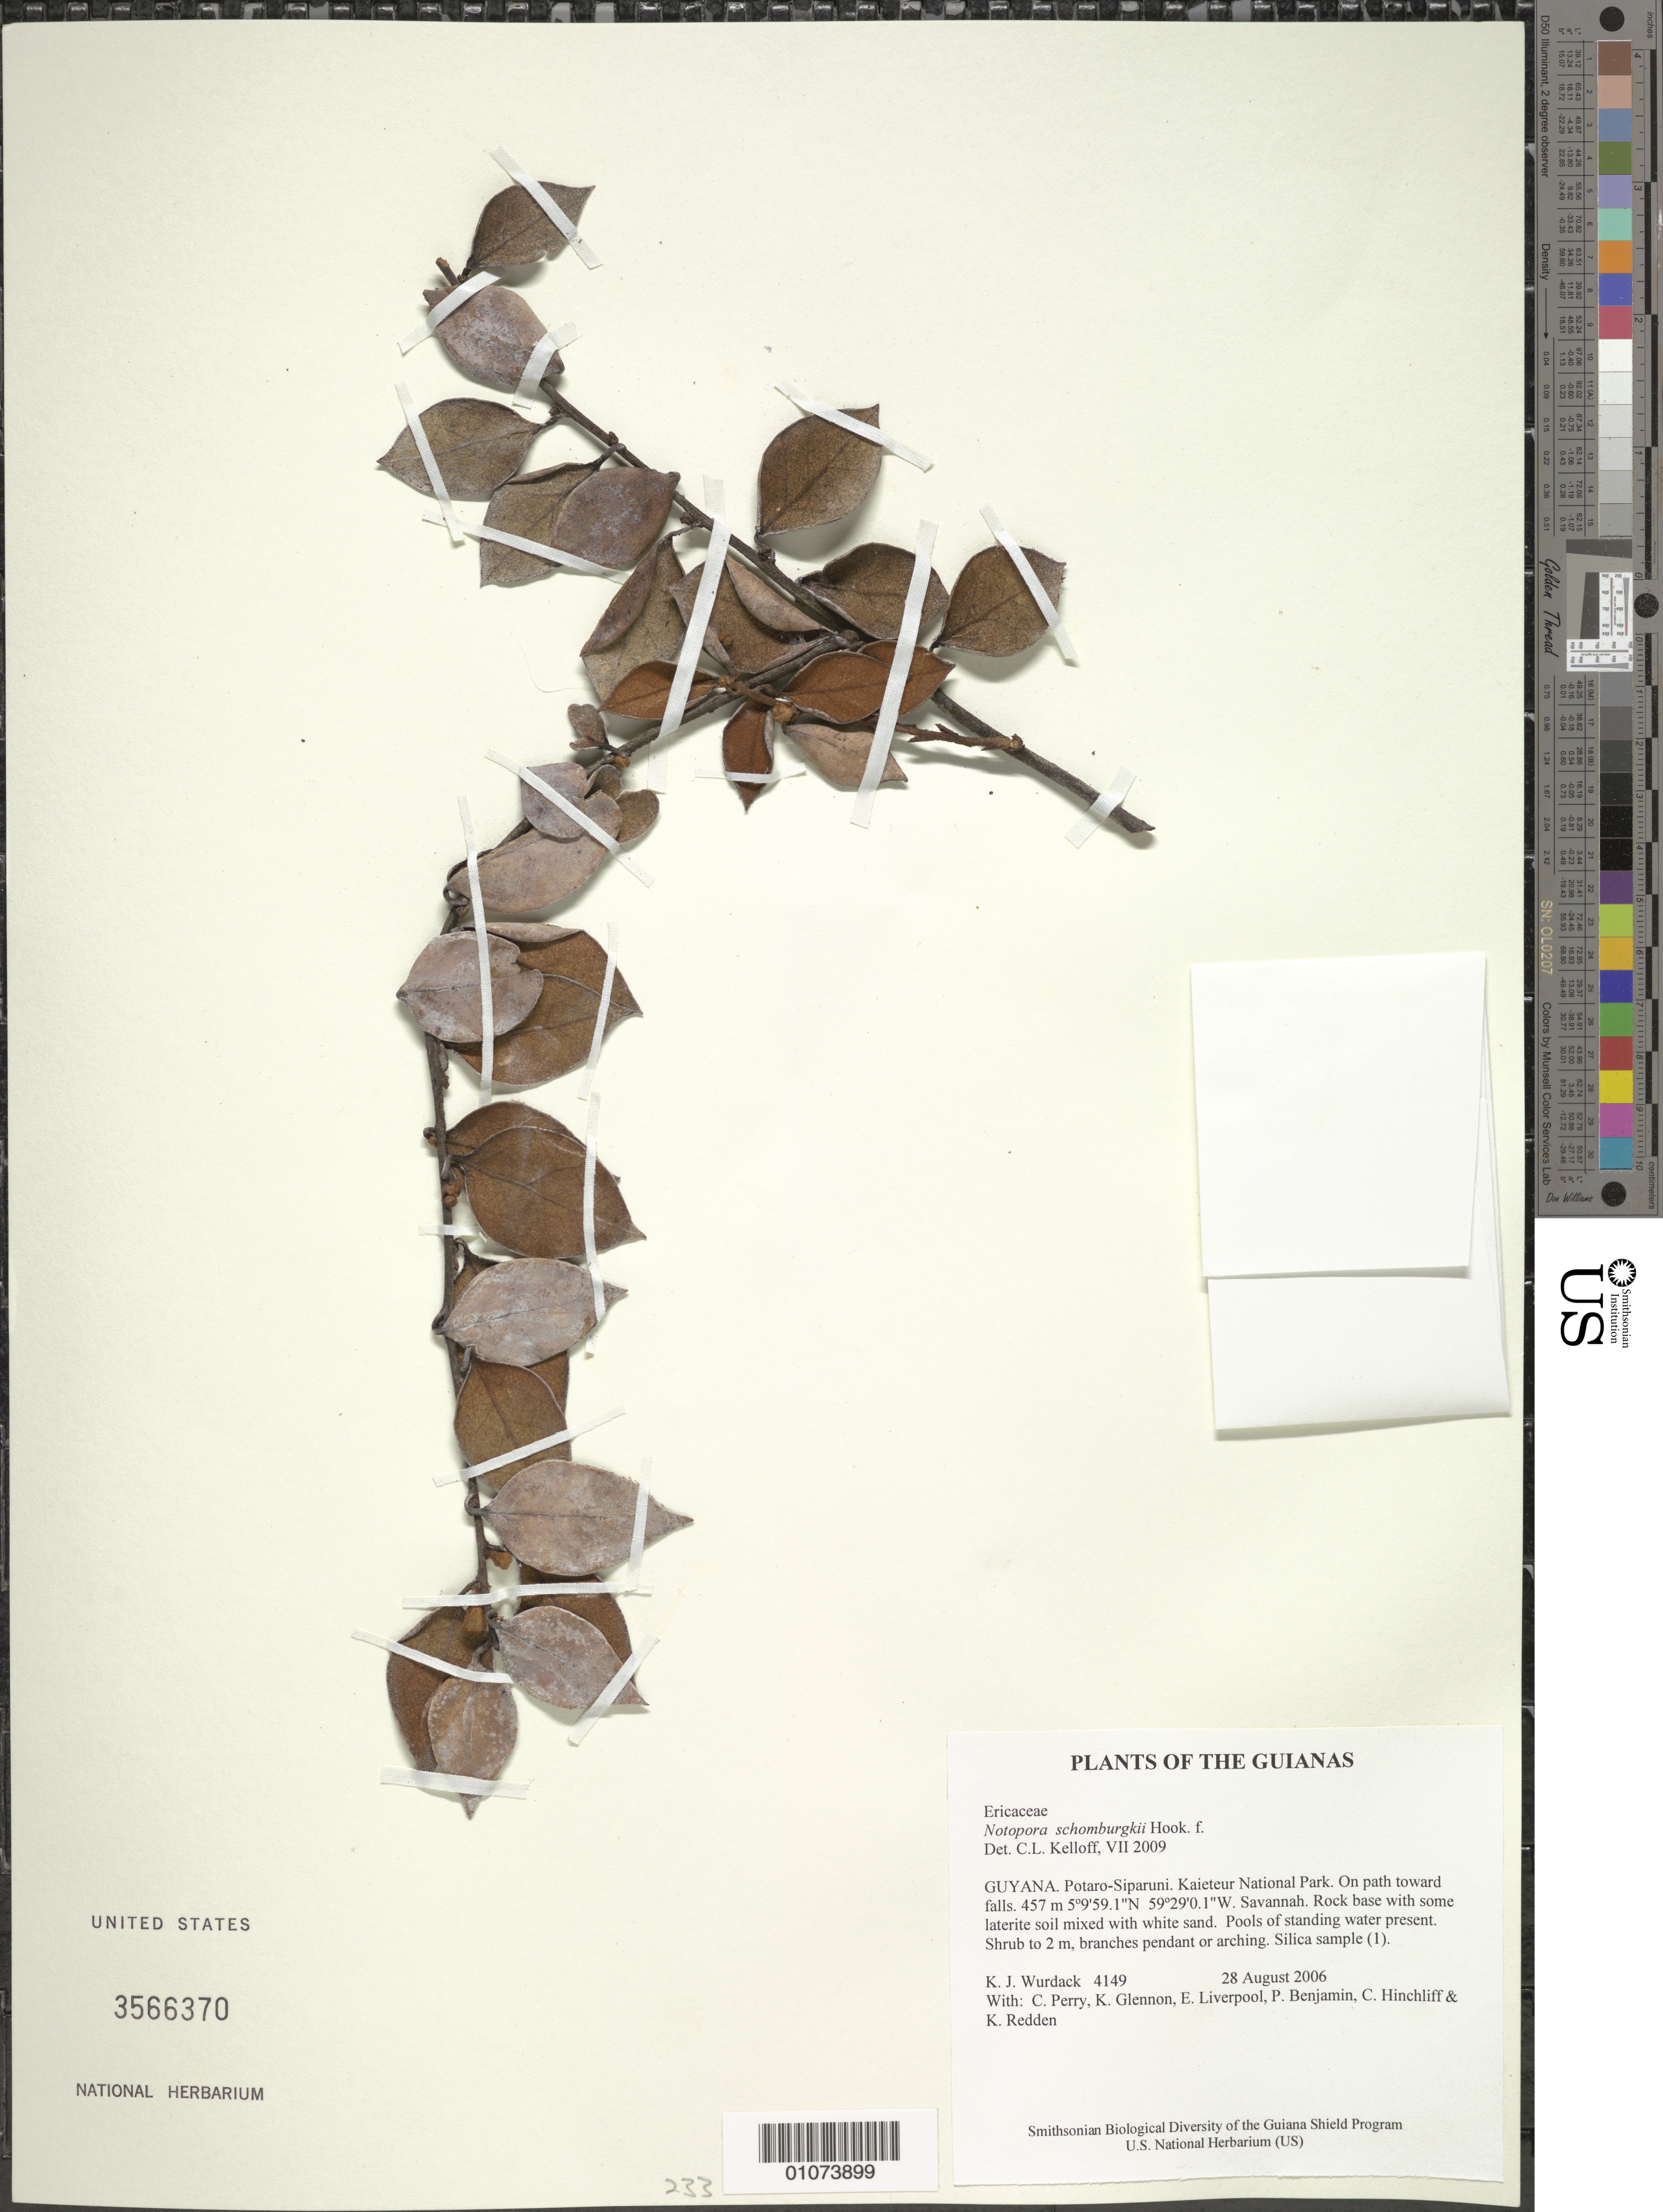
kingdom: Plantae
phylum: Tracheophyta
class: Magnoliopsida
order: Ericales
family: Ericaceae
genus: Notopora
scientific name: Notopora schomburgkii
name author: Hook. f.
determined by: Kelloff, Carol L., (US), Smithsonian Institution - National Museum of Natural History (UNITED STATES)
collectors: K. Wurdack, C. Perry, K. Glennon, E. Liverpool, P. Benjamin, C. E. Hinchliff & K. M. Redden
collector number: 4149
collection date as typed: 28 August 2006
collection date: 2006-08-28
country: Guyana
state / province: Potaro-Siparuni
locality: Kaieteur National Park. On path toward falls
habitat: Savanna. Rock base with some laterite soil mixed with white sand. Pools of standing water present.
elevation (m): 457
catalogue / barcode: US 3566370